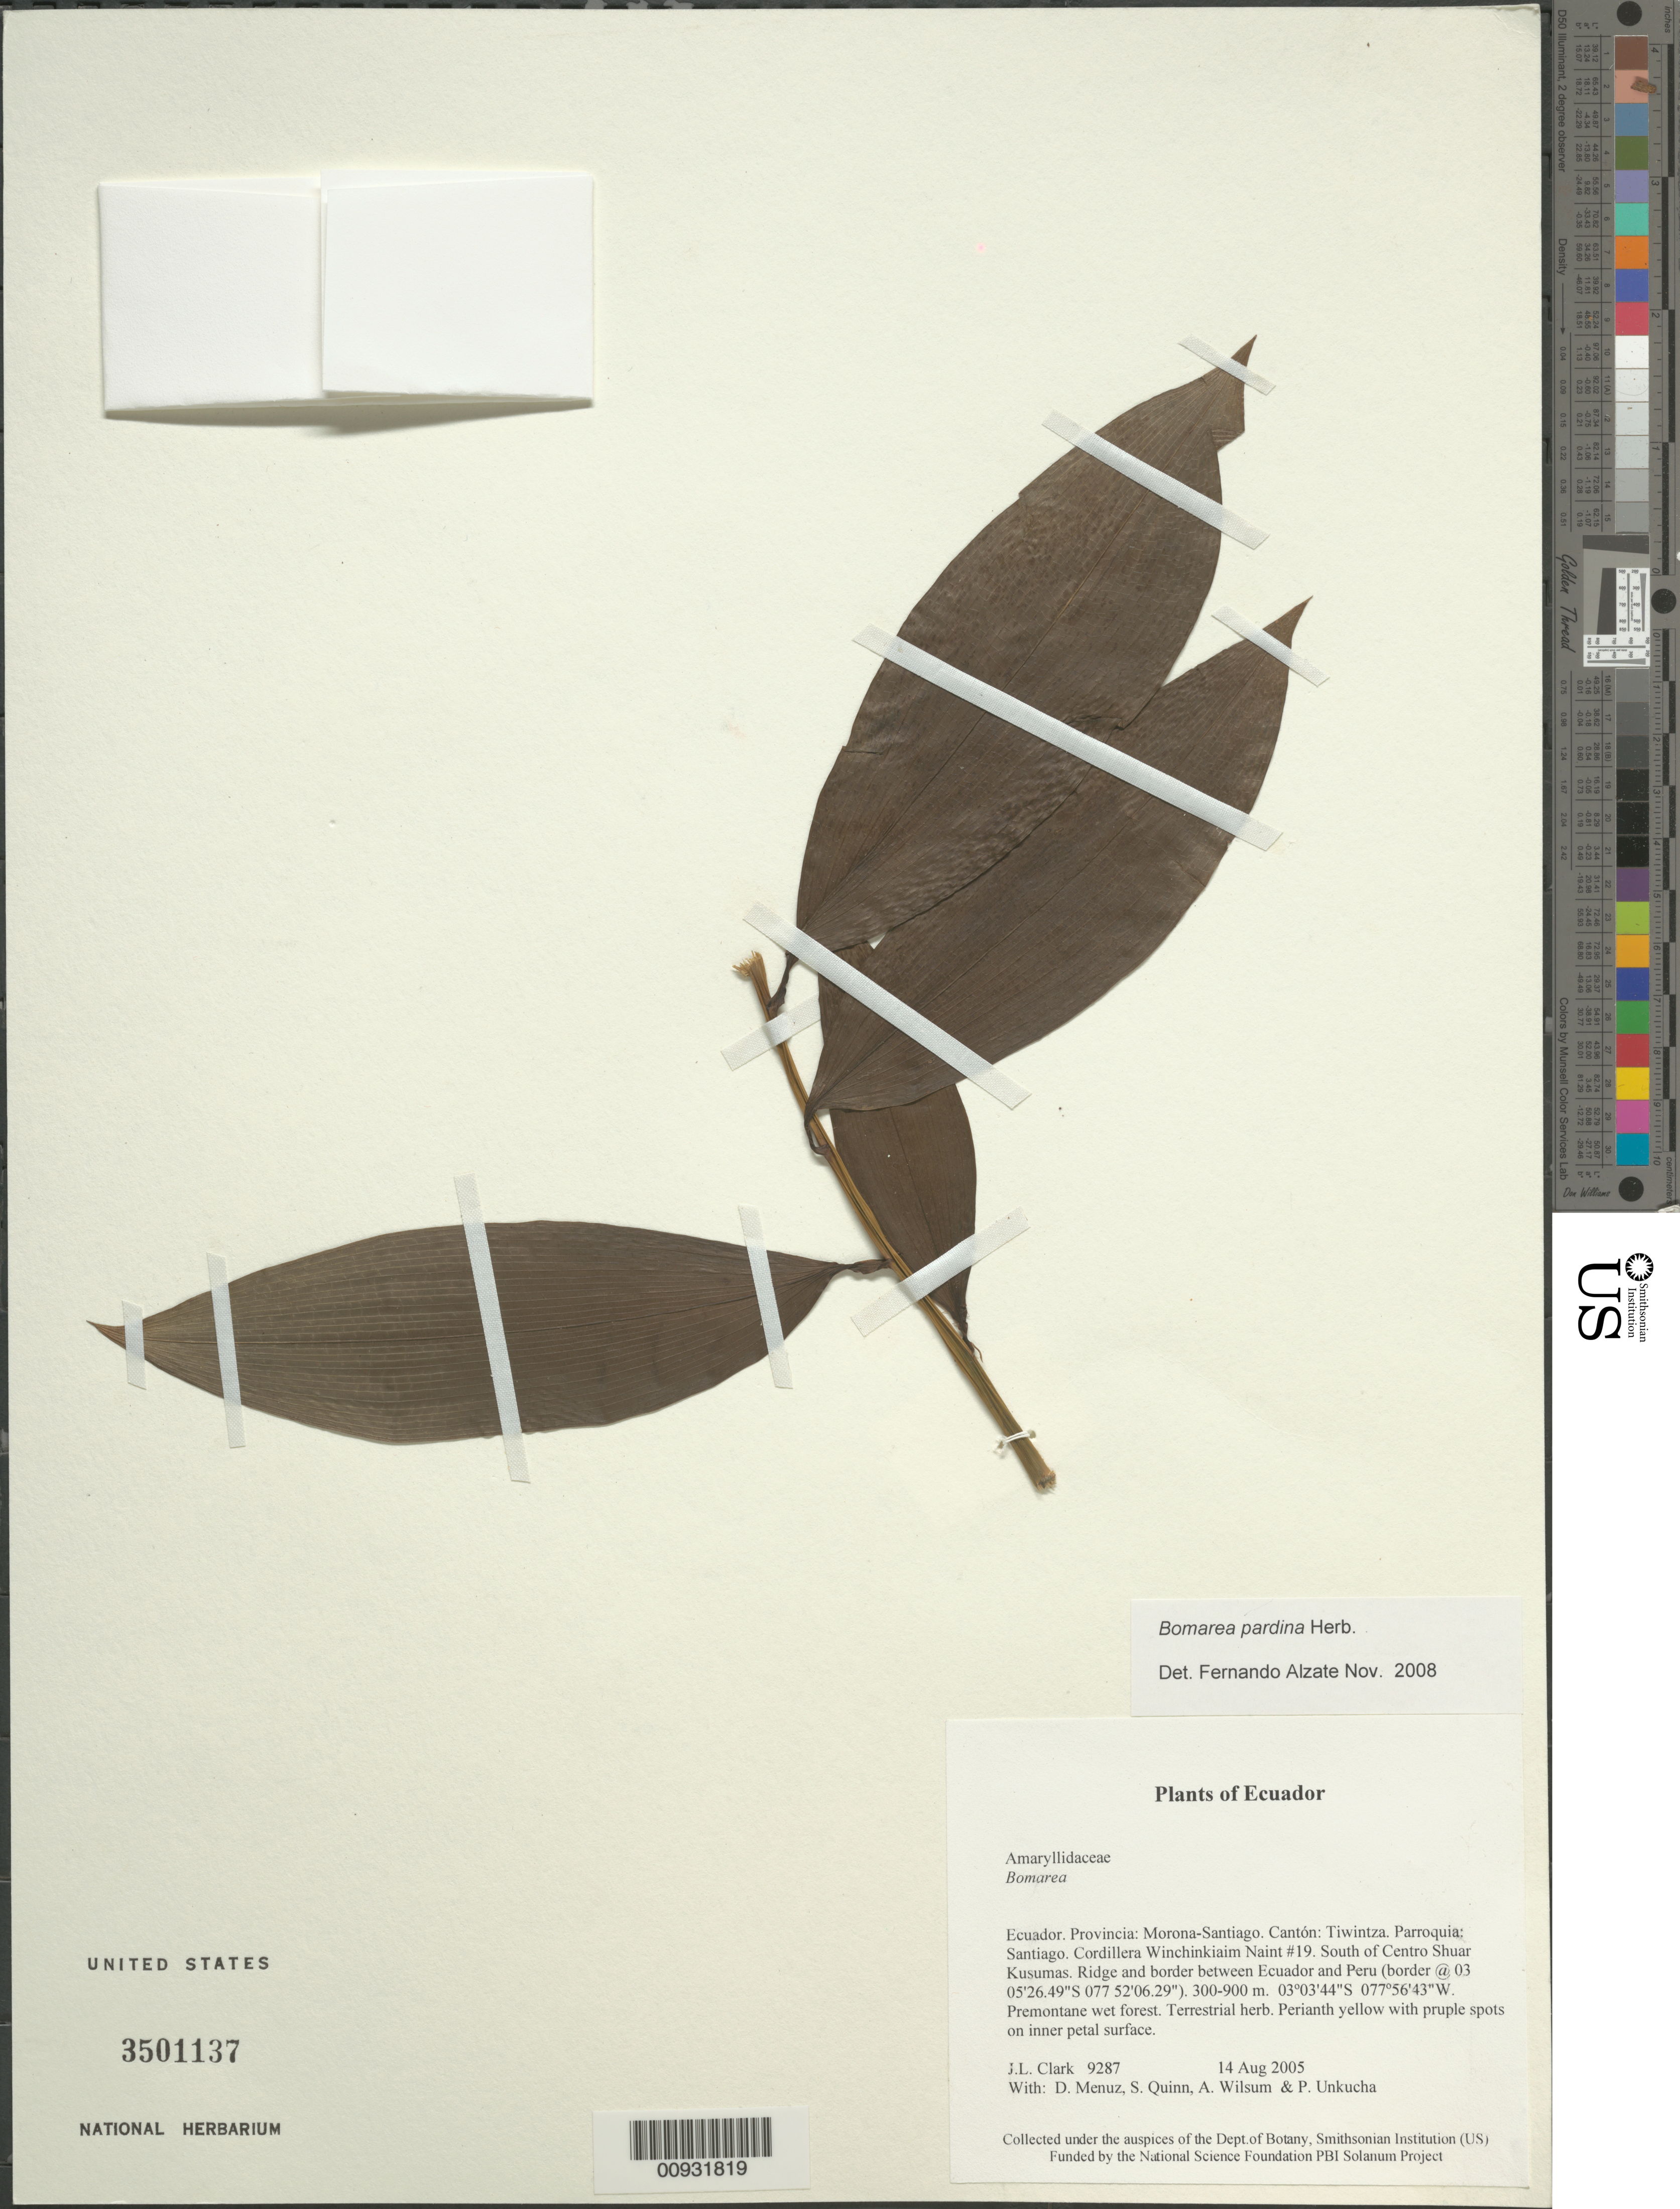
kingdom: Plantae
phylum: Tracheophyta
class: Liliopsida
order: Liliales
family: Alstroemeriaceae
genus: Bomarea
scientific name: Bomarea sp.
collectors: J. L. Clark, D. Menuz, S. Quinn, A. Wilsum & P. Unkucha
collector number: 09287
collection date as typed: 14 Aug 2005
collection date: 2005-08-14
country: Ecuador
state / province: Morona-Santiago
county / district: Tiwintza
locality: Parroquia: Santiago. Cordillera Winchinkiaim Naint #19. South of Centro Shuar Kusumas. Ridge and border between Ecuador and Peru (border @ 03°05'26.49"S 077°52'06.29").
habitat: Premontane wet forest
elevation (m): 300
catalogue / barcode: US 3501137